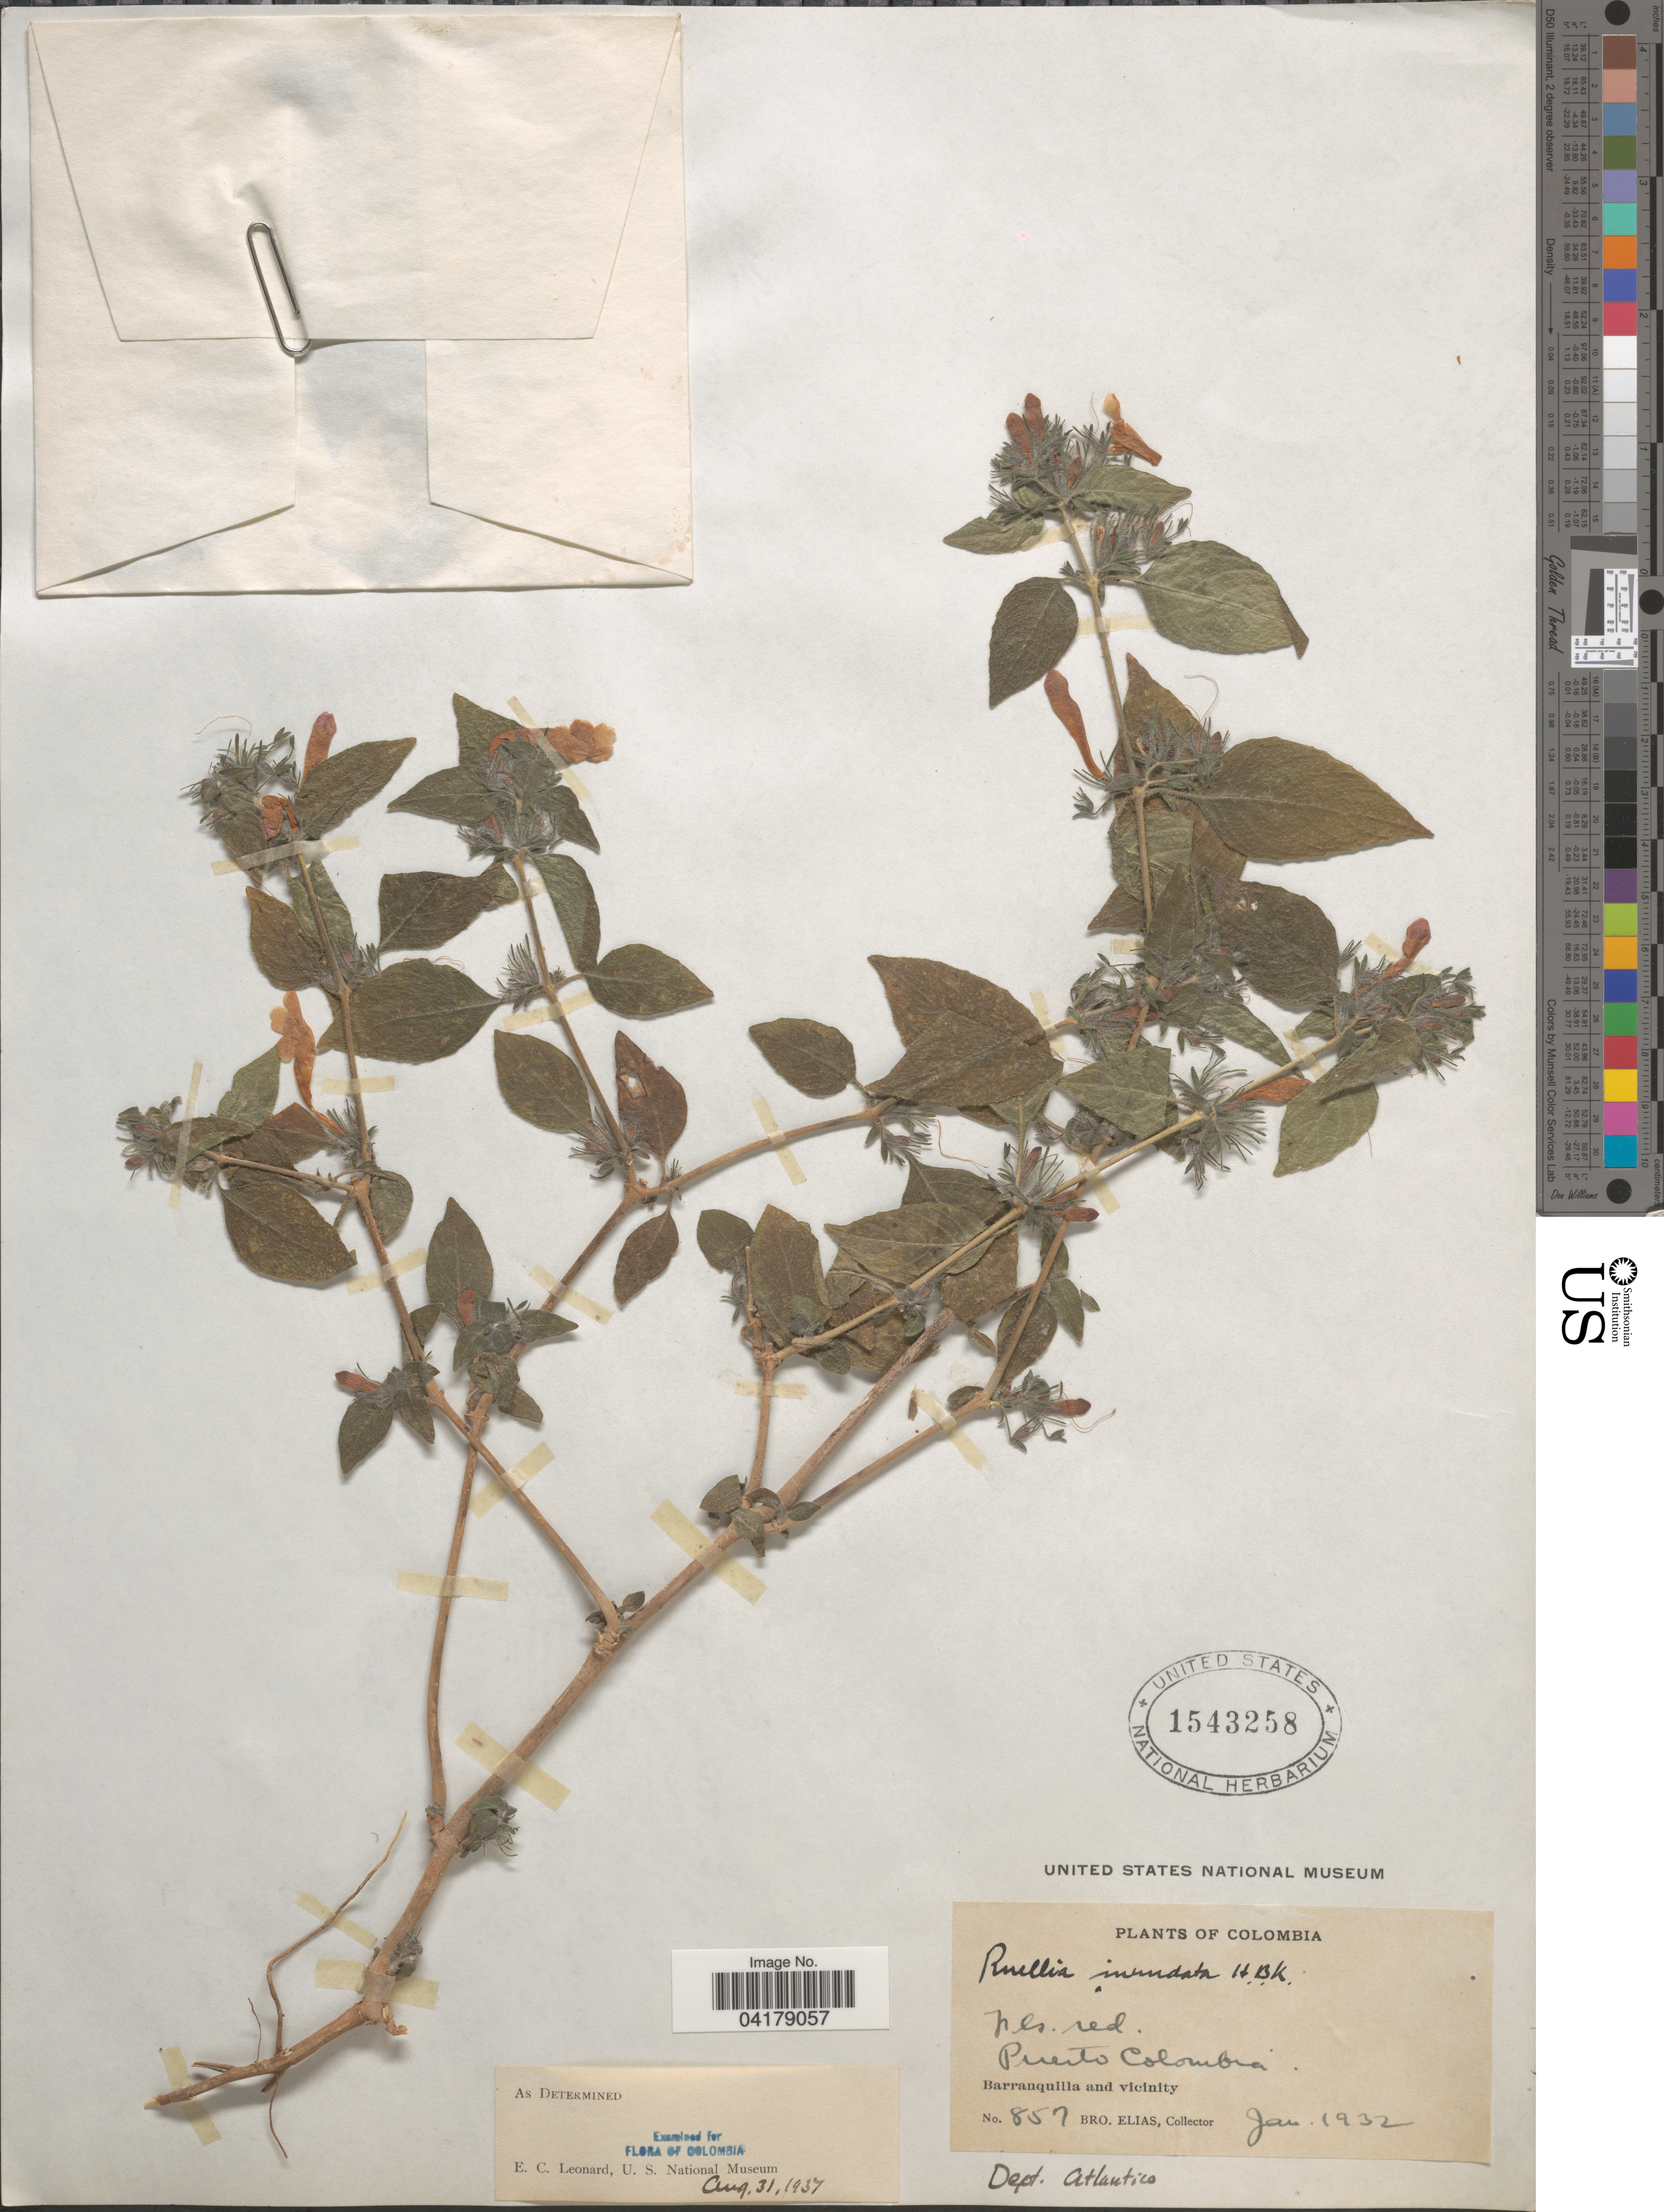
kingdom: Plantae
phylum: Tracheophyta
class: Magnoliopsida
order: Lamiales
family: Acanthaceae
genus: Ruellia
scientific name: Ruellia inundata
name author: Kunth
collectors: Bro. Elias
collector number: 857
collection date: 1932-01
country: Colombia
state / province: Atlántico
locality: Puerto Colombia. Barranquilla and vicinity. Dept. Atlantico.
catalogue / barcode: US 1543258